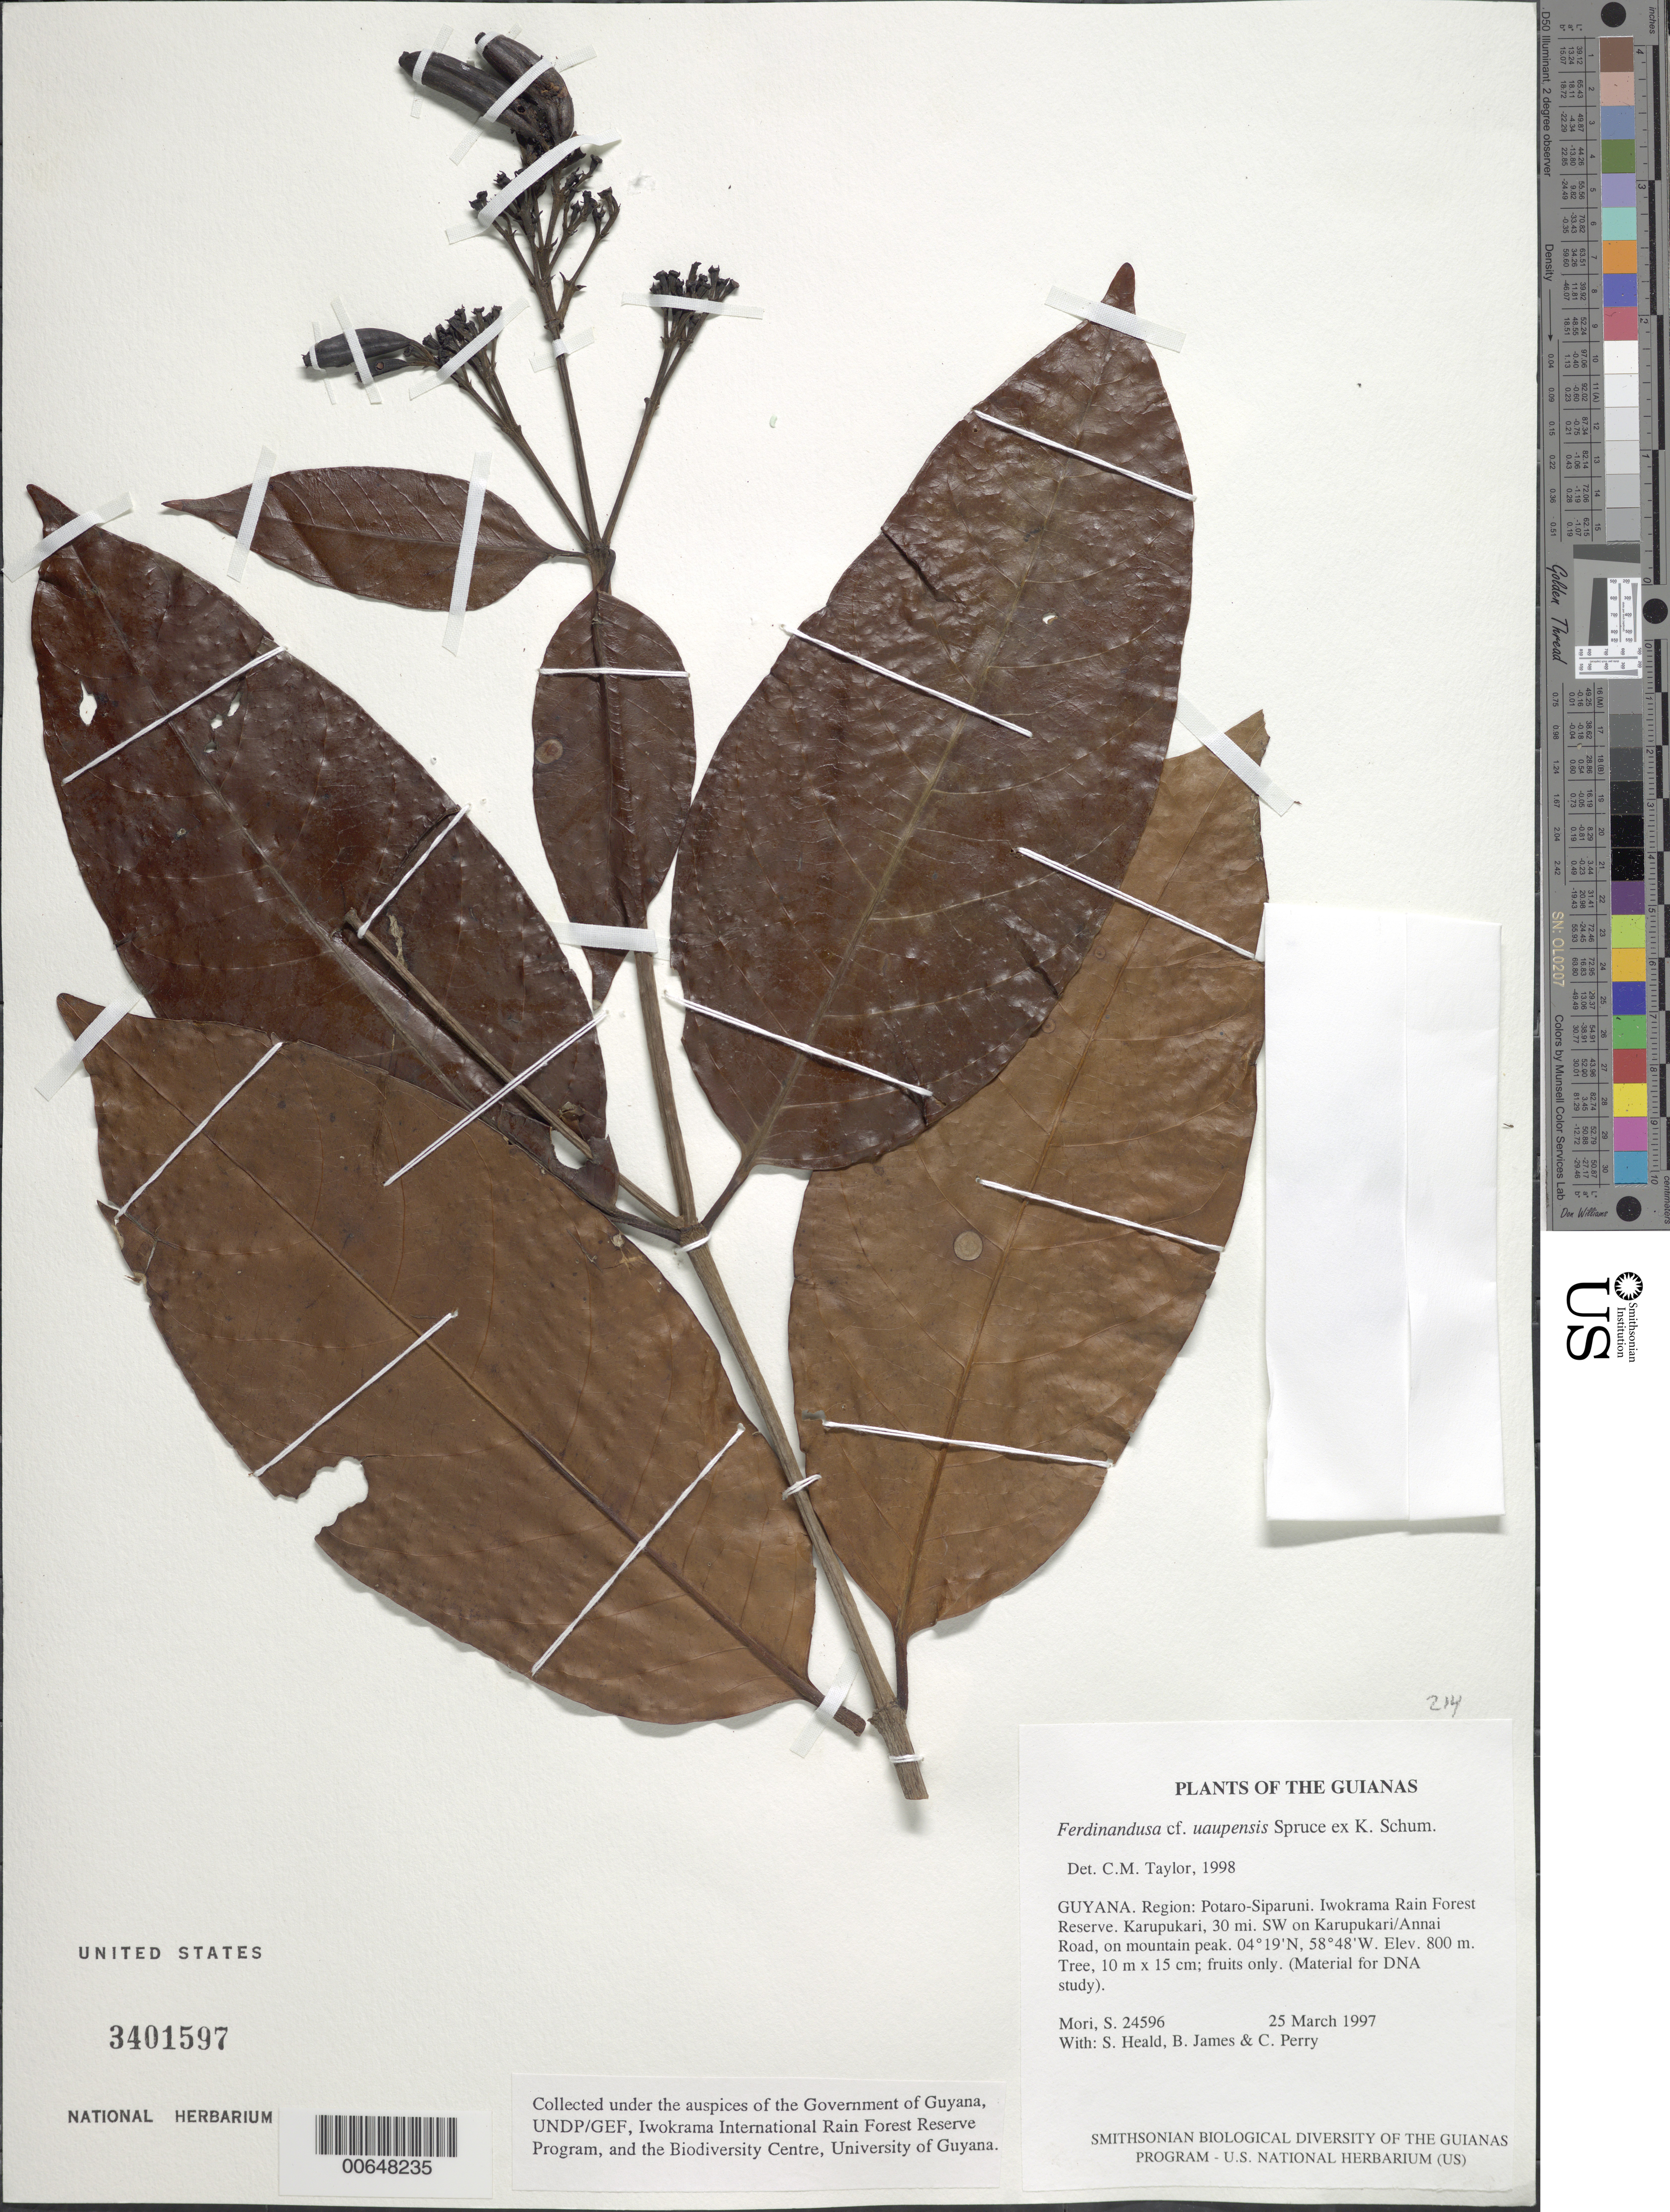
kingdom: Plantae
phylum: Tracheophyta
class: Magnoliopsida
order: Gentianales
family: Rubiaceae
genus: Ferdinandusa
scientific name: Ferdinandusa uaupensis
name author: Spruce ex K. Schum.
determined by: Taylor, Charlotte M.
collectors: S. Mori, S. Heald, B. James & C. Perry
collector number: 24596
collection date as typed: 25 March 1997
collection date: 1997-03-25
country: Guyana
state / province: Potaro-Siparuni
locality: Iwokrama Rain Forest Reserve. Karupukari, 30 mi. SW on Karupukari/Annai Road, on mountain peak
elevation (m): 800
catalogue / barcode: US 3401597